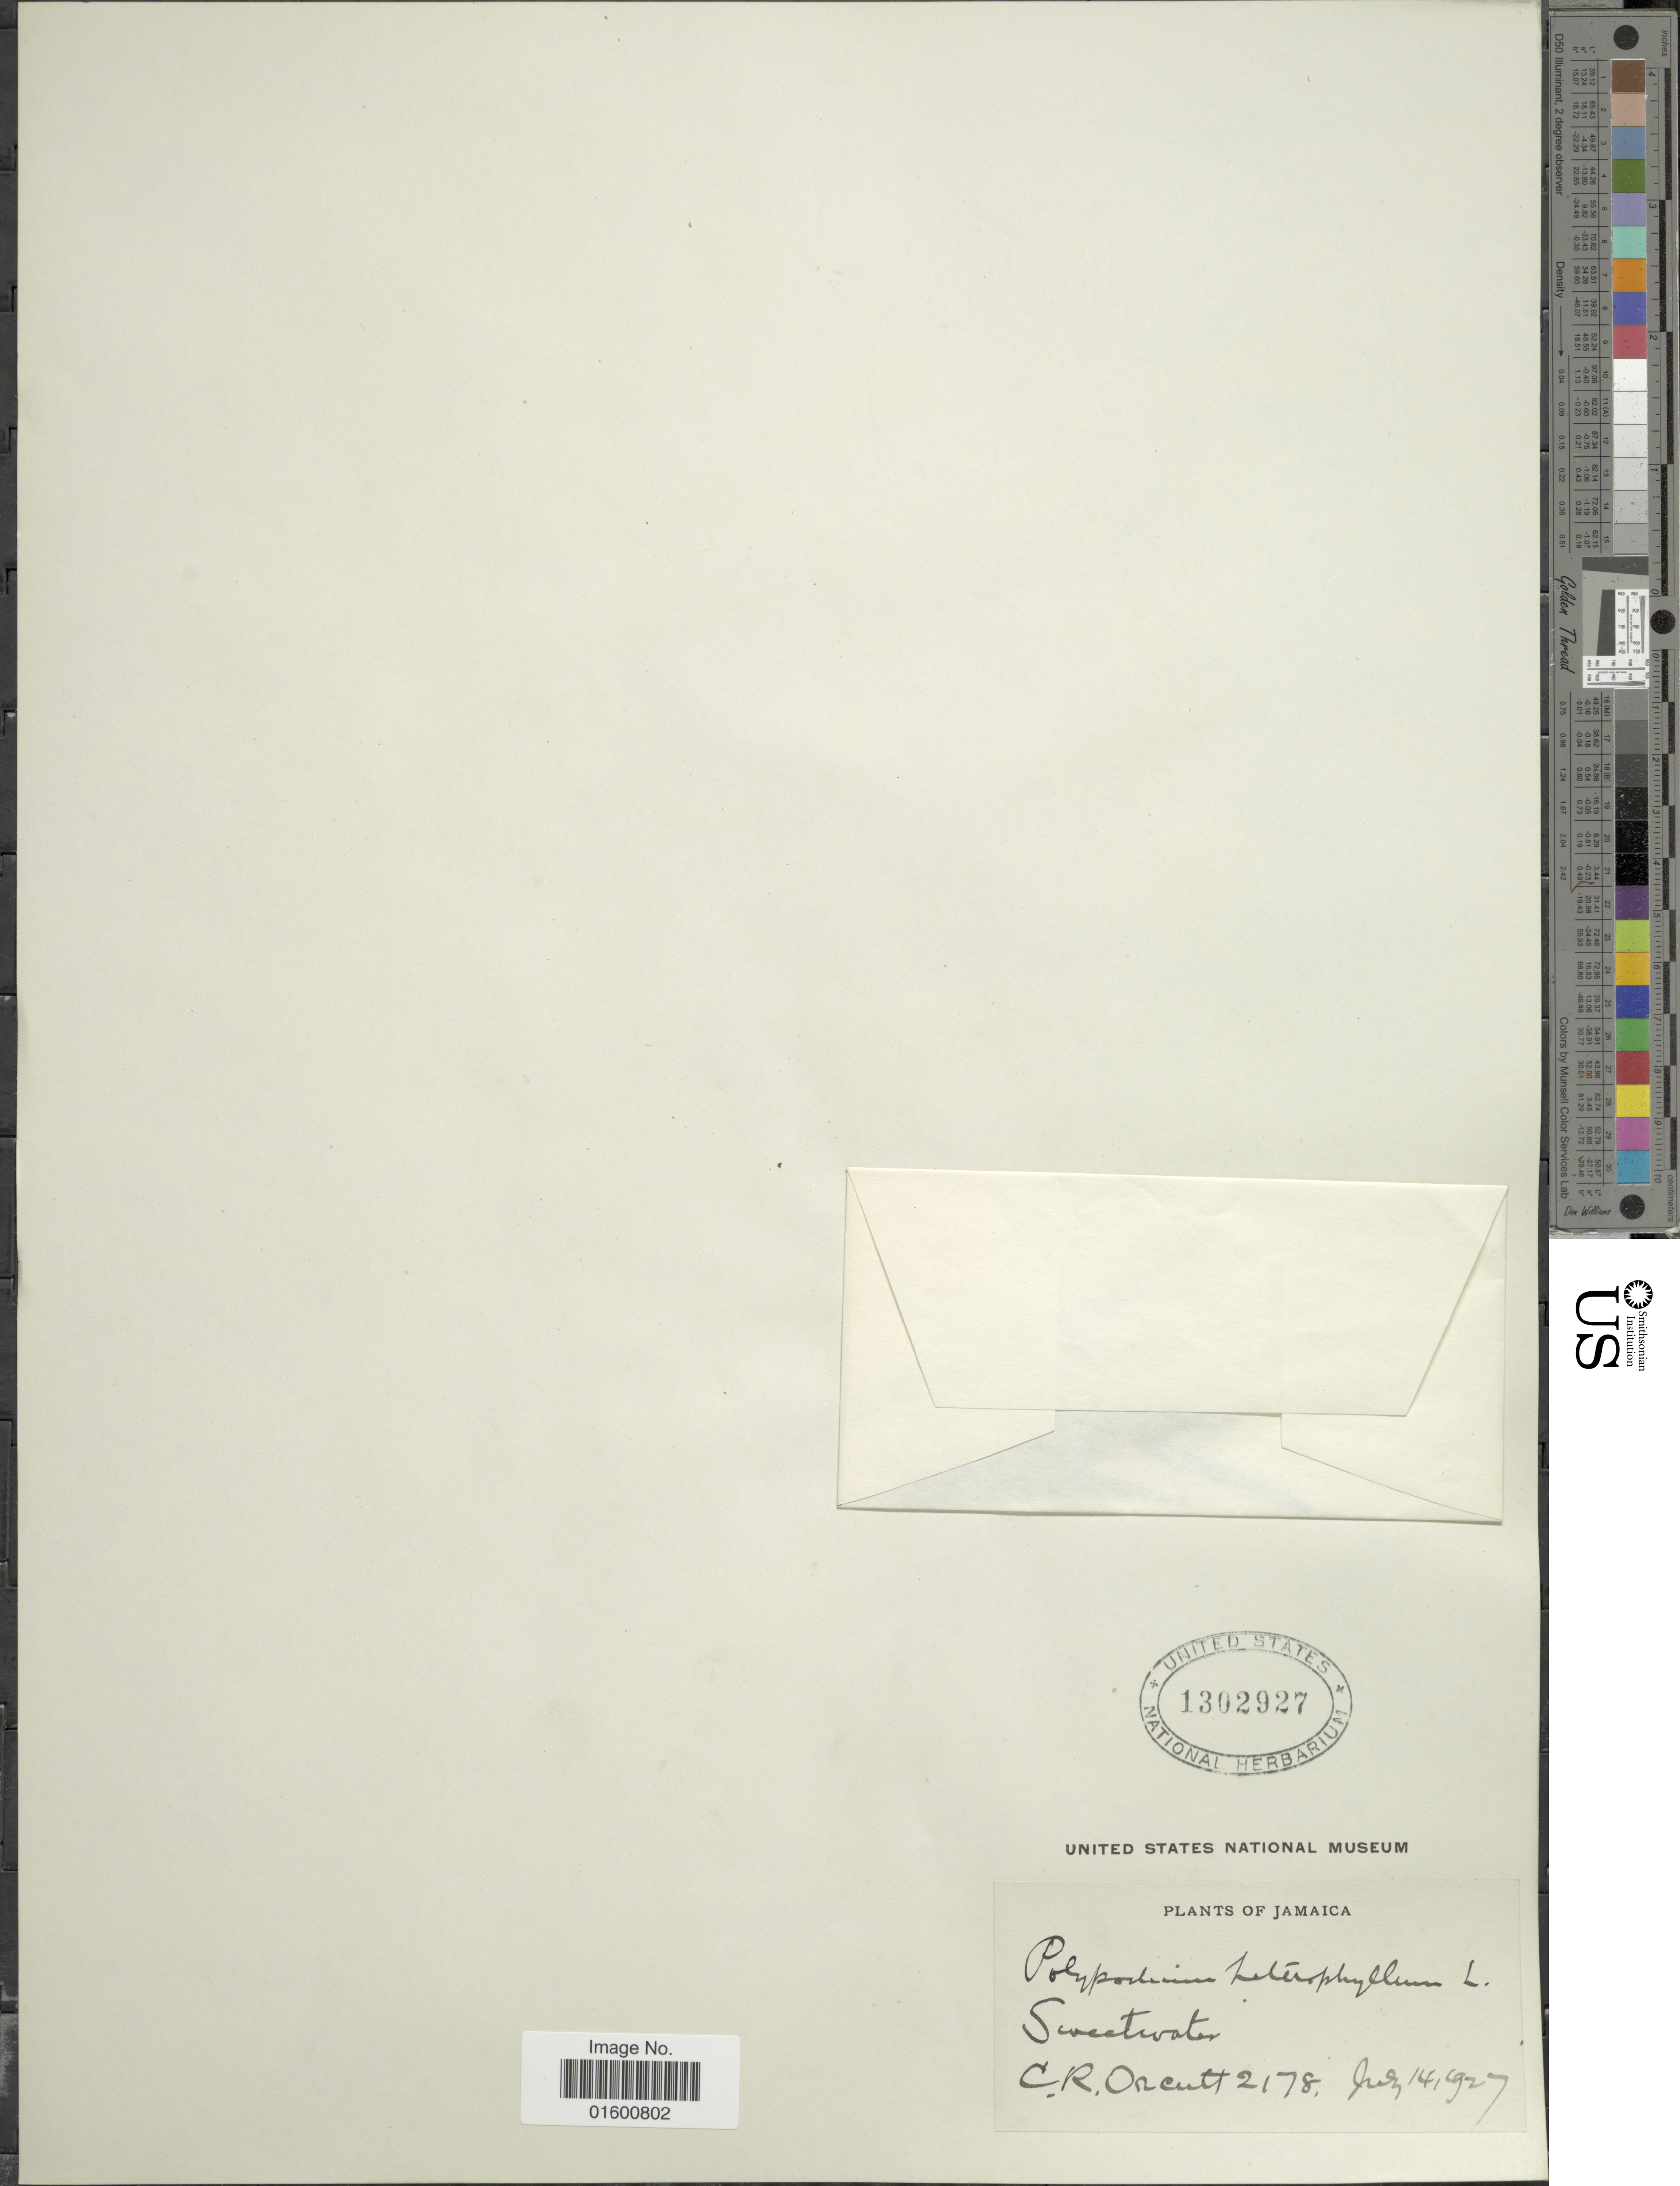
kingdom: Plantae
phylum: Tracheophyta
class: Polypodiopsida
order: Polypodiales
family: Polypodiaceae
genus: Microgramma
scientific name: Microgramma heterophylla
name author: (L.) Wherry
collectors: C. R. Orcutt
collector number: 2178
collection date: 1927-07-14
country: Jamaica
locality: Sweetwater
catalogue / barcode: US 1302927